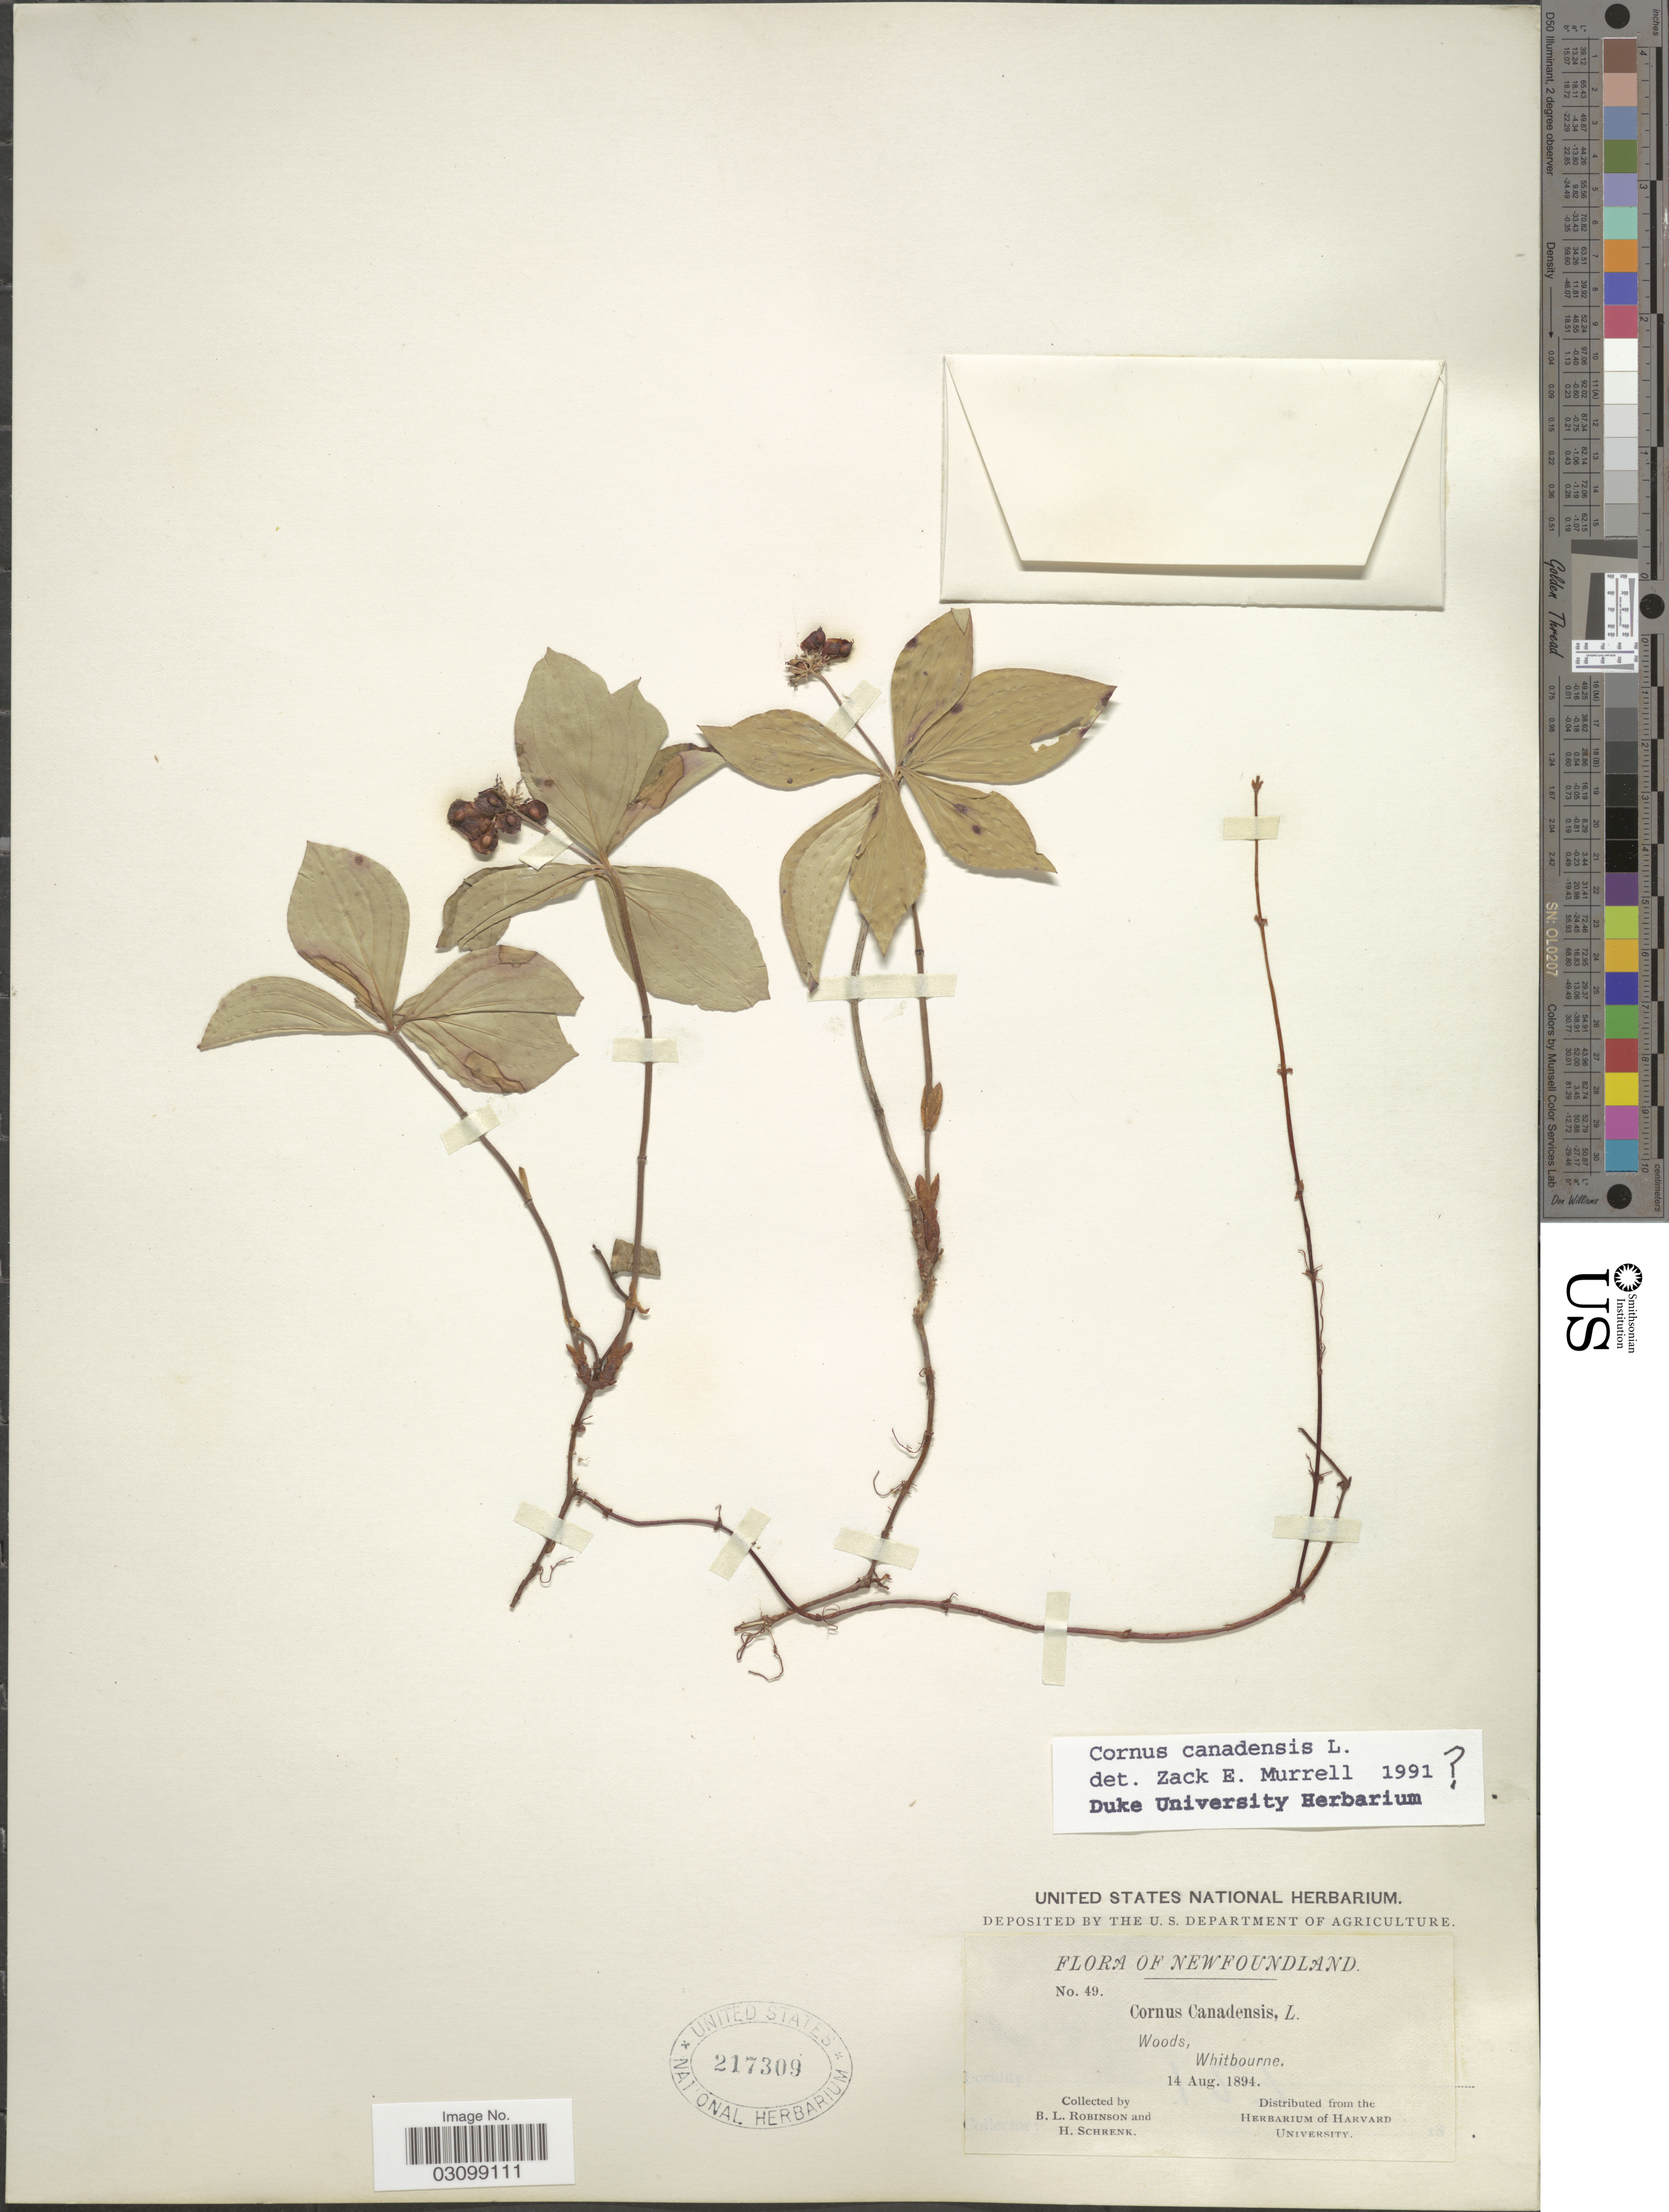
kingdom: Plantae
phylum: Tracheophyta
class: Magnoliopsida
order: Cornales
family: Cornaceae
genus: Cornus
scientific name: Cornus canadensis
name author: L.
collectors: B. L. Robinson & H. Schrenk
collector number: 49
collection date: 1894-08-14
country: Canada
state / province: Newfoundland and Labrador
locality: Woods, Whitbourne.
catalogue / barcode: US 217309